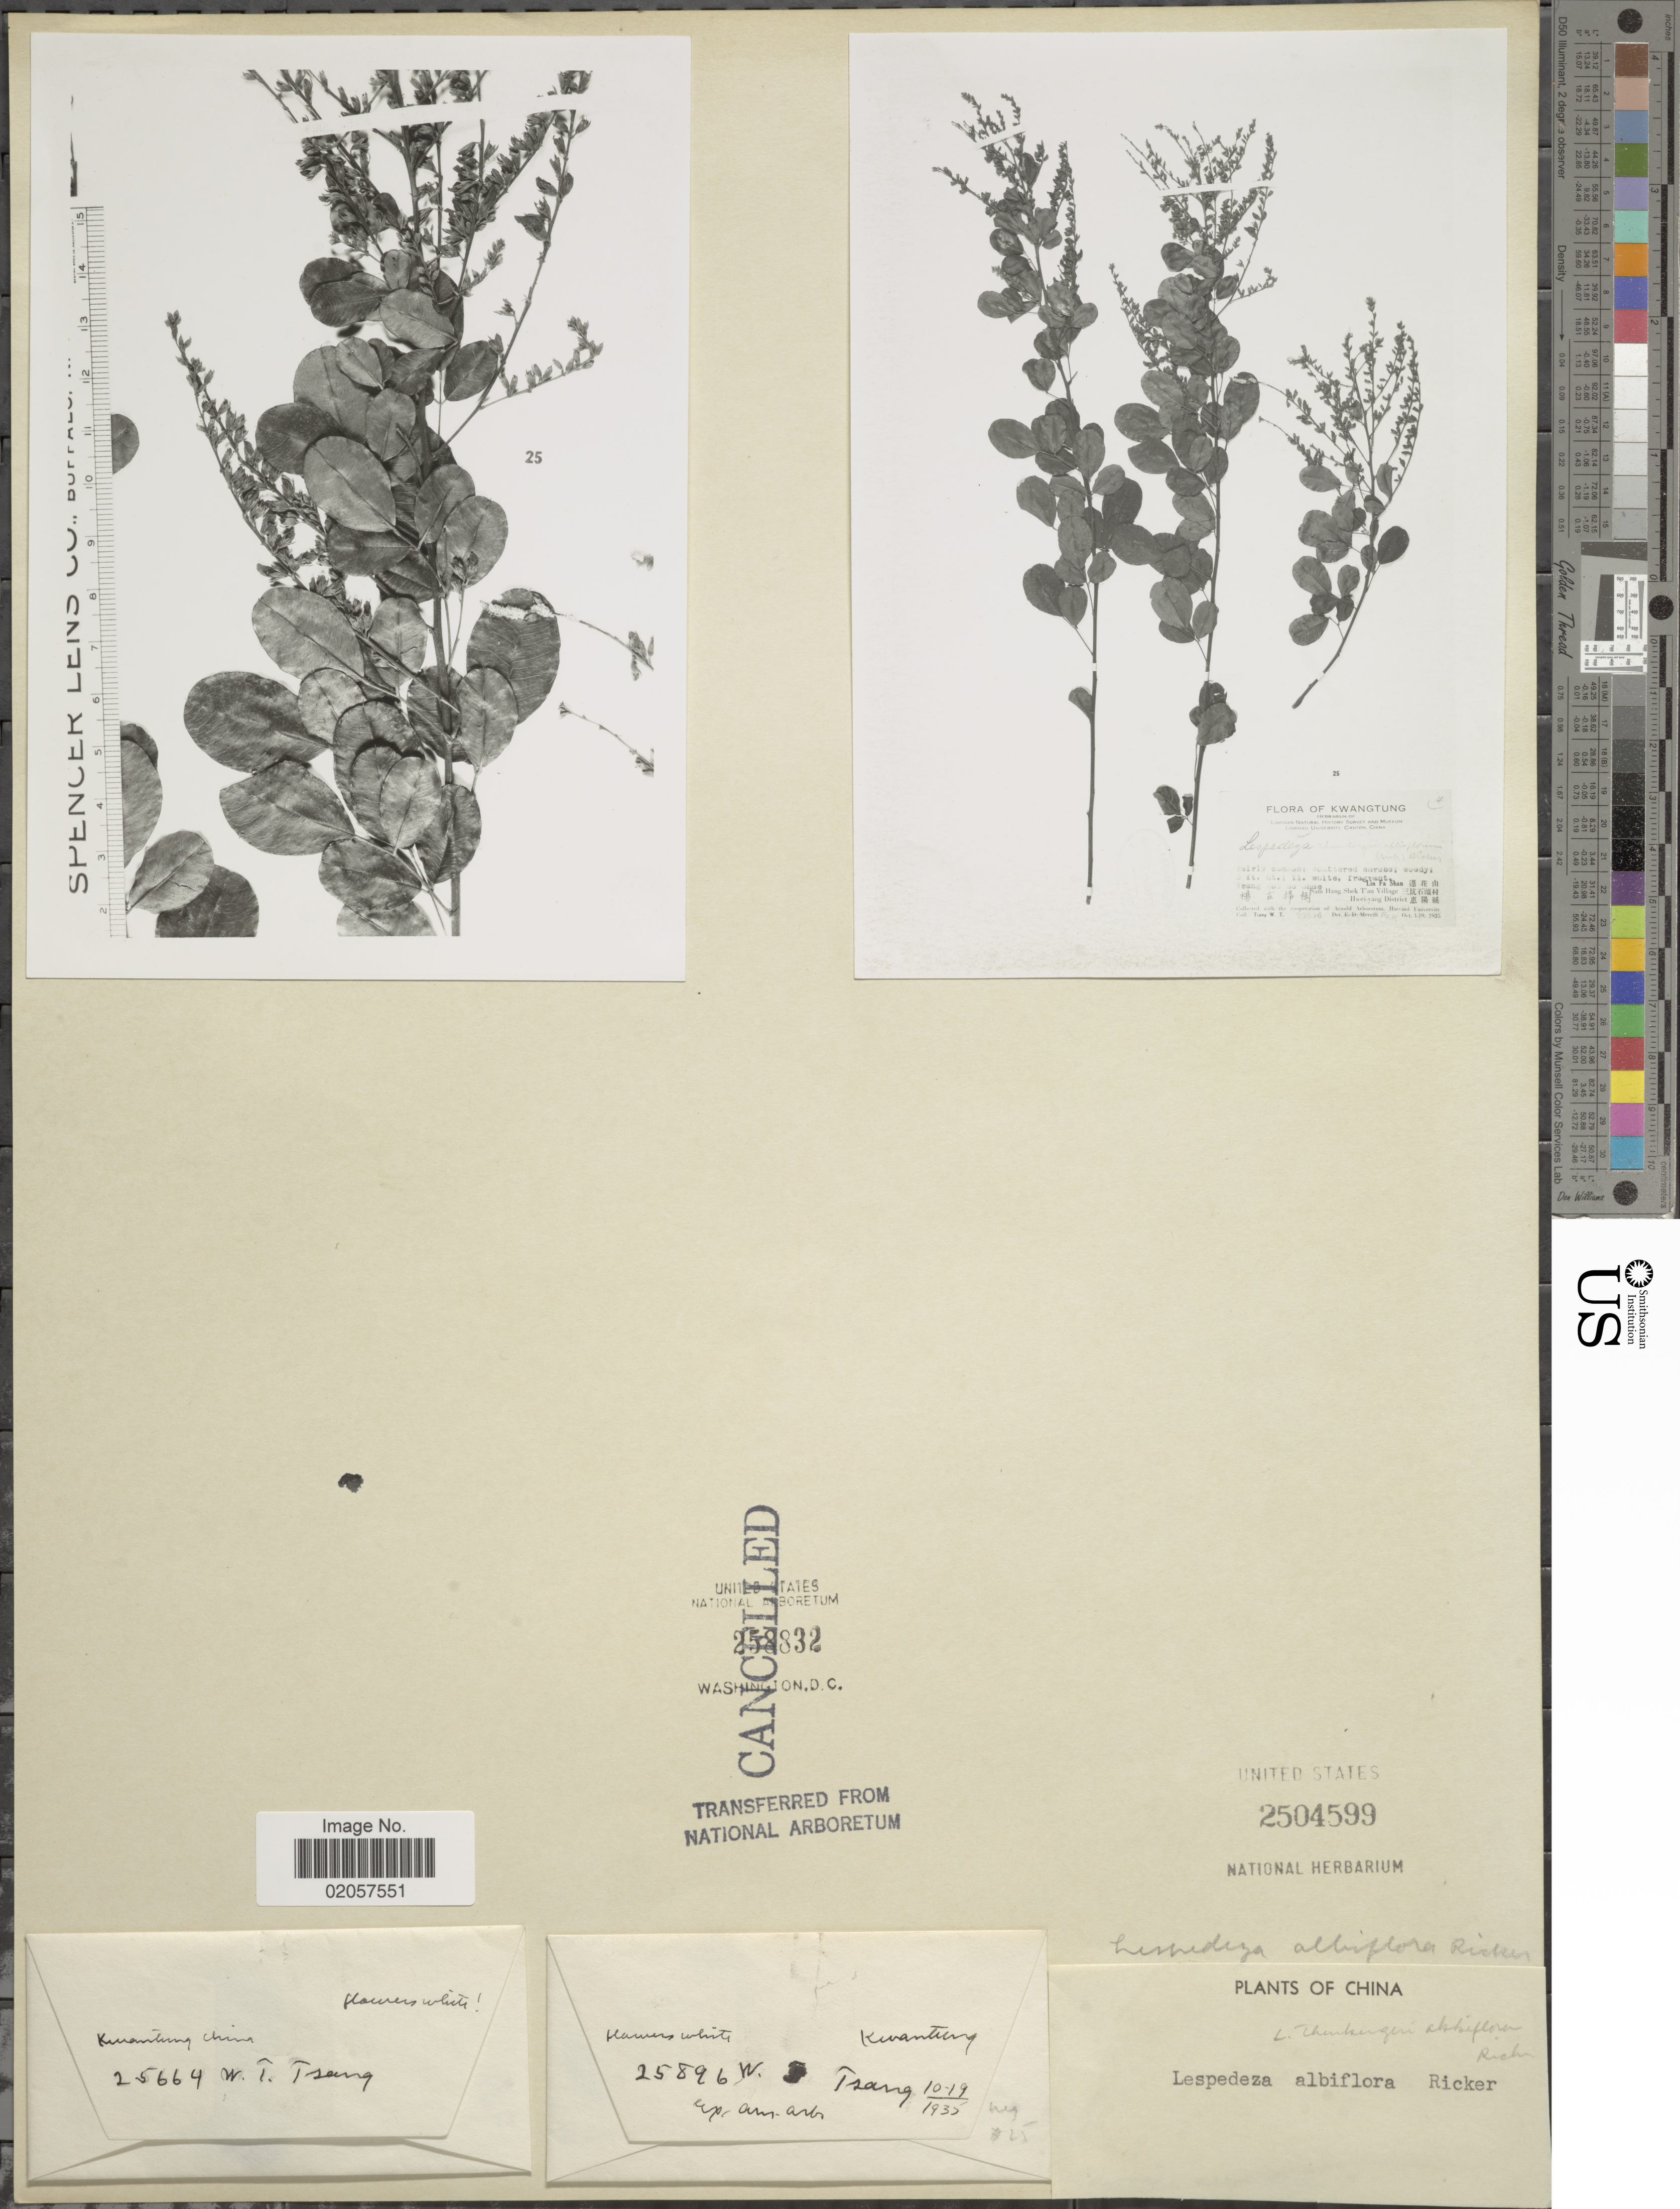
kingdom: Plantae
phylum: Tracheophyta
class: Magnoliopsida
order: Fabales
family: Fabaceae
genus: Lespedeza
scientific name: Lespedeza albiflora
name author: Ricker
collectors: W. T. Tsang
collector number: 25896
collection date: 1935-10-19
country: China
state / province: Guangdong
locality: Kwangtung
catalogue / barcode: US 2504599